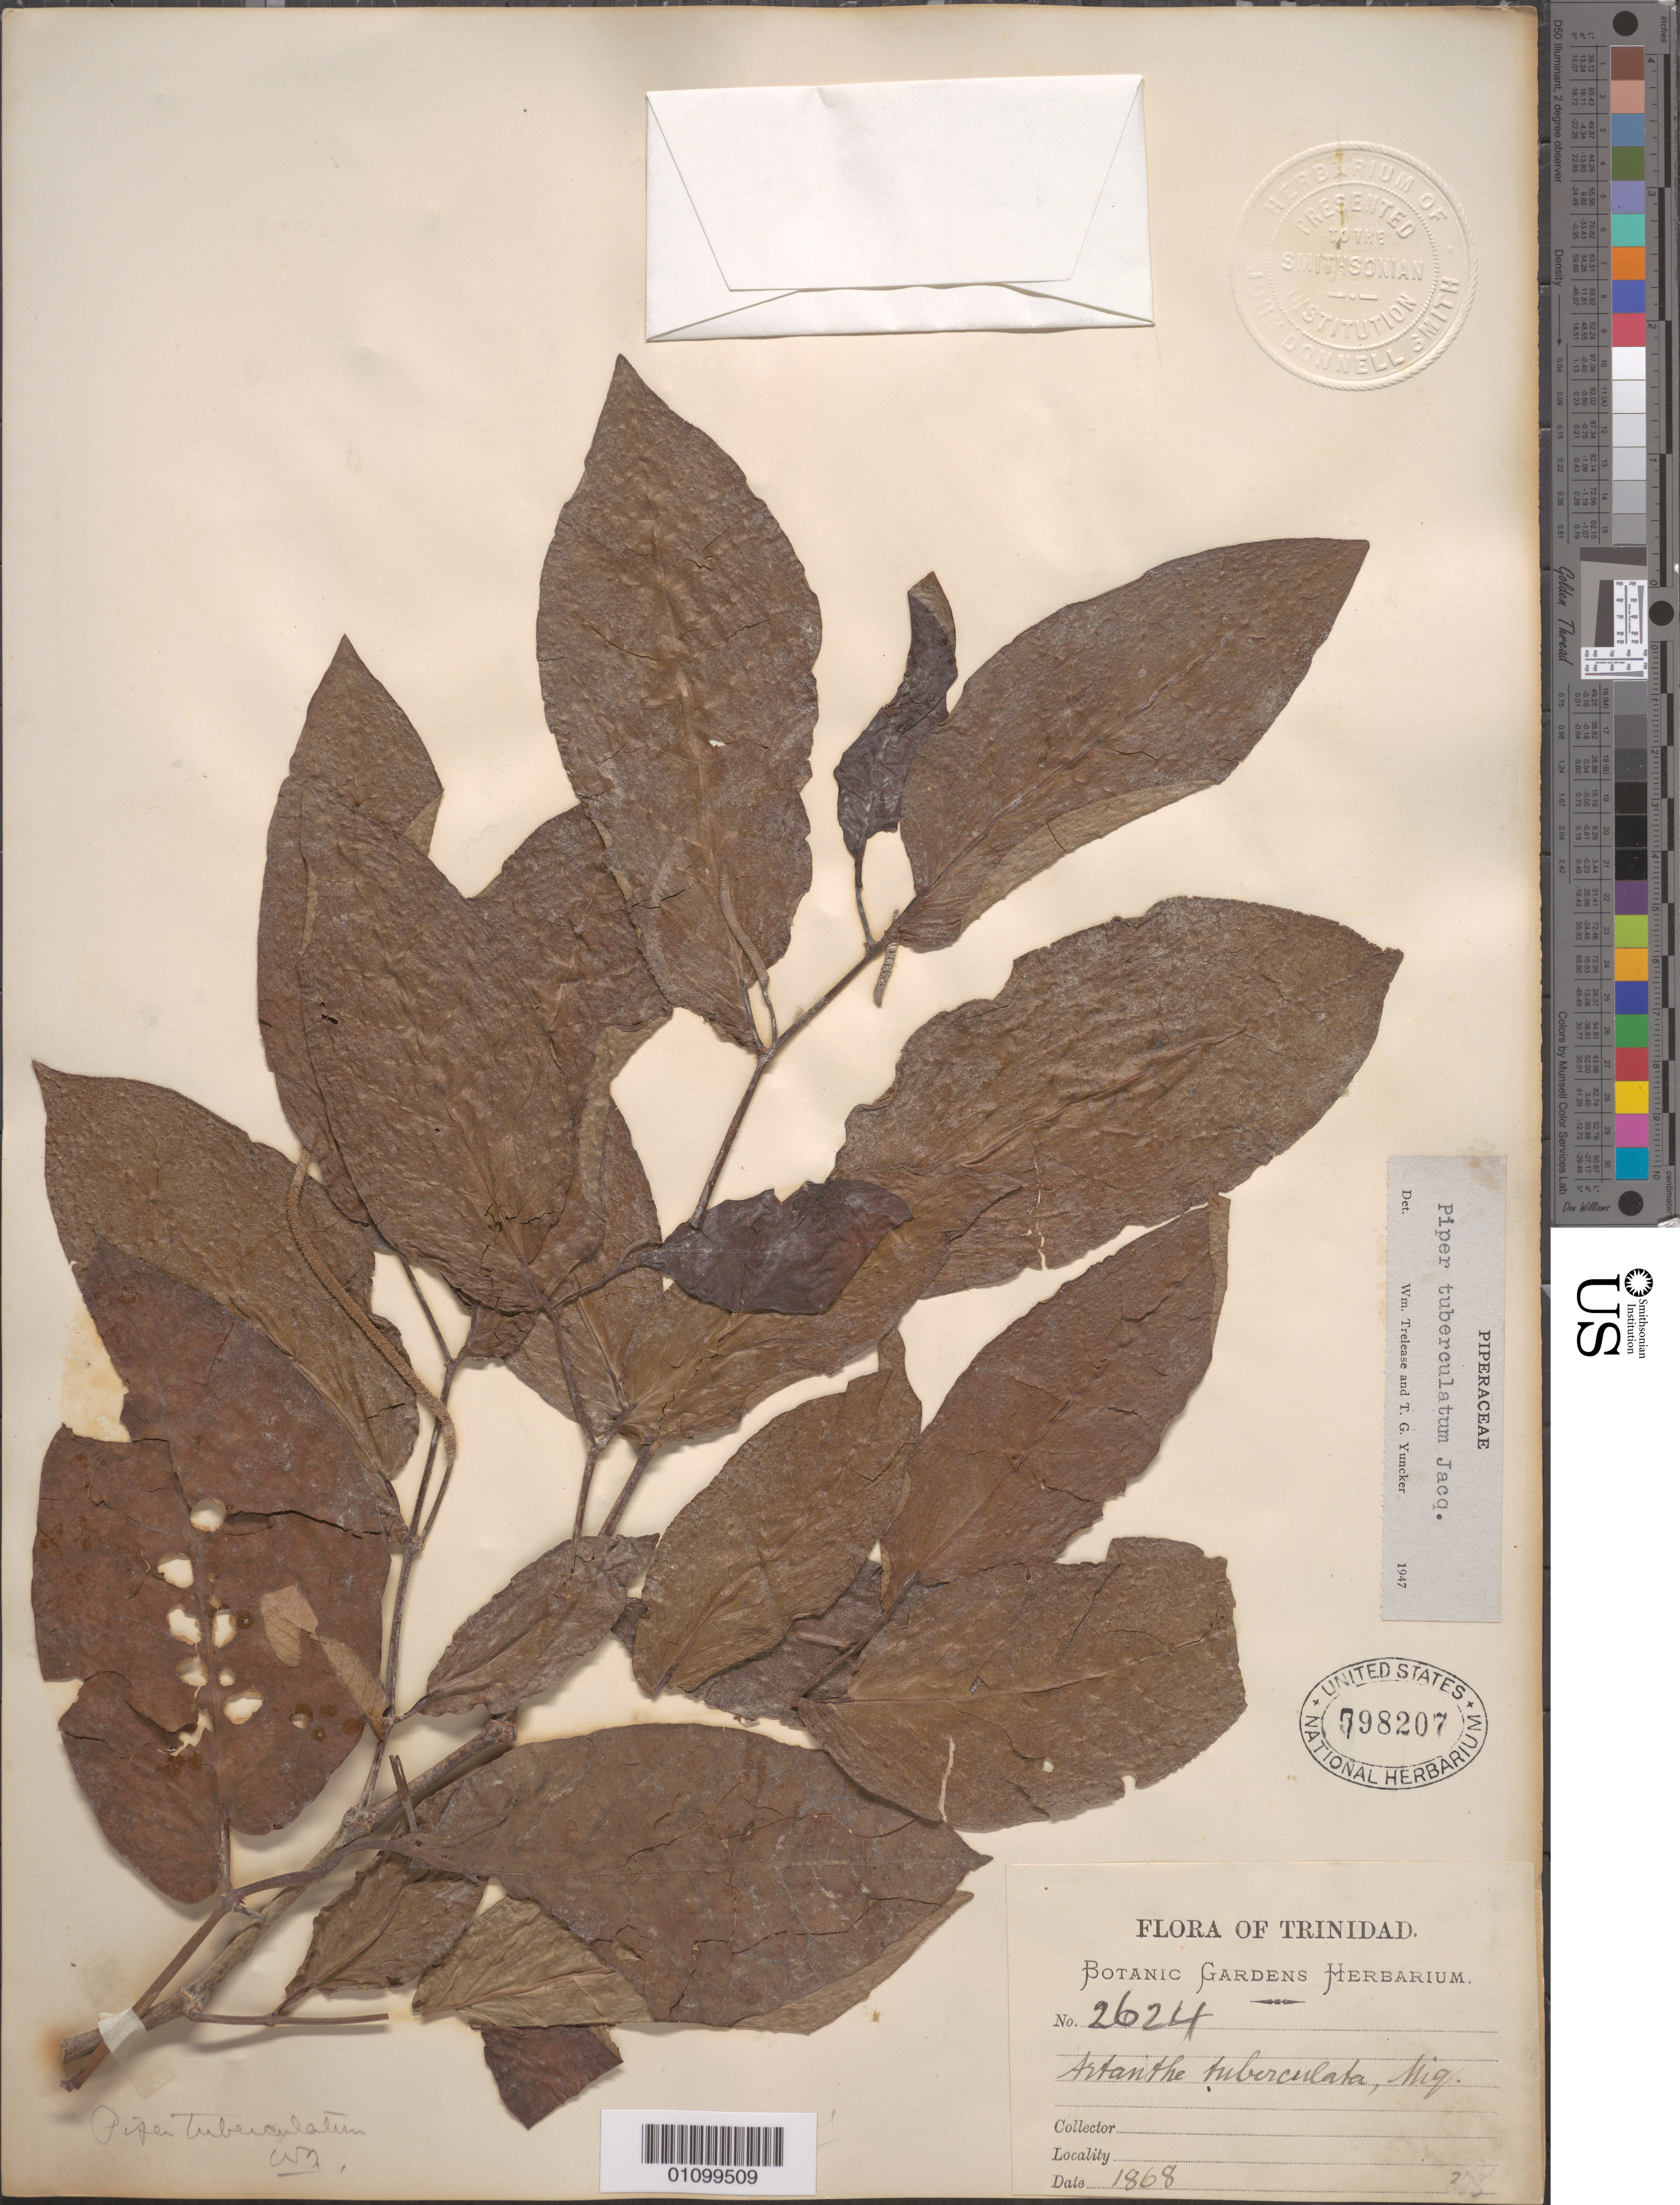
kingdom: Plantae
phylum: Tracheophyta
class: Magnoliopsida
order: Piperales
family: Piperaceae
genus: Piper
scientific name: Piper tuberculatum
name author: Jacq.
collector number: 2624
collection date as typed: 01 Jan 1868 to 31 Dec 1868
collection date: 1868-01-01/1868-12-31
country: Trinidad and Tobago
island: Trinidad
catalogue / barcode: US 798207